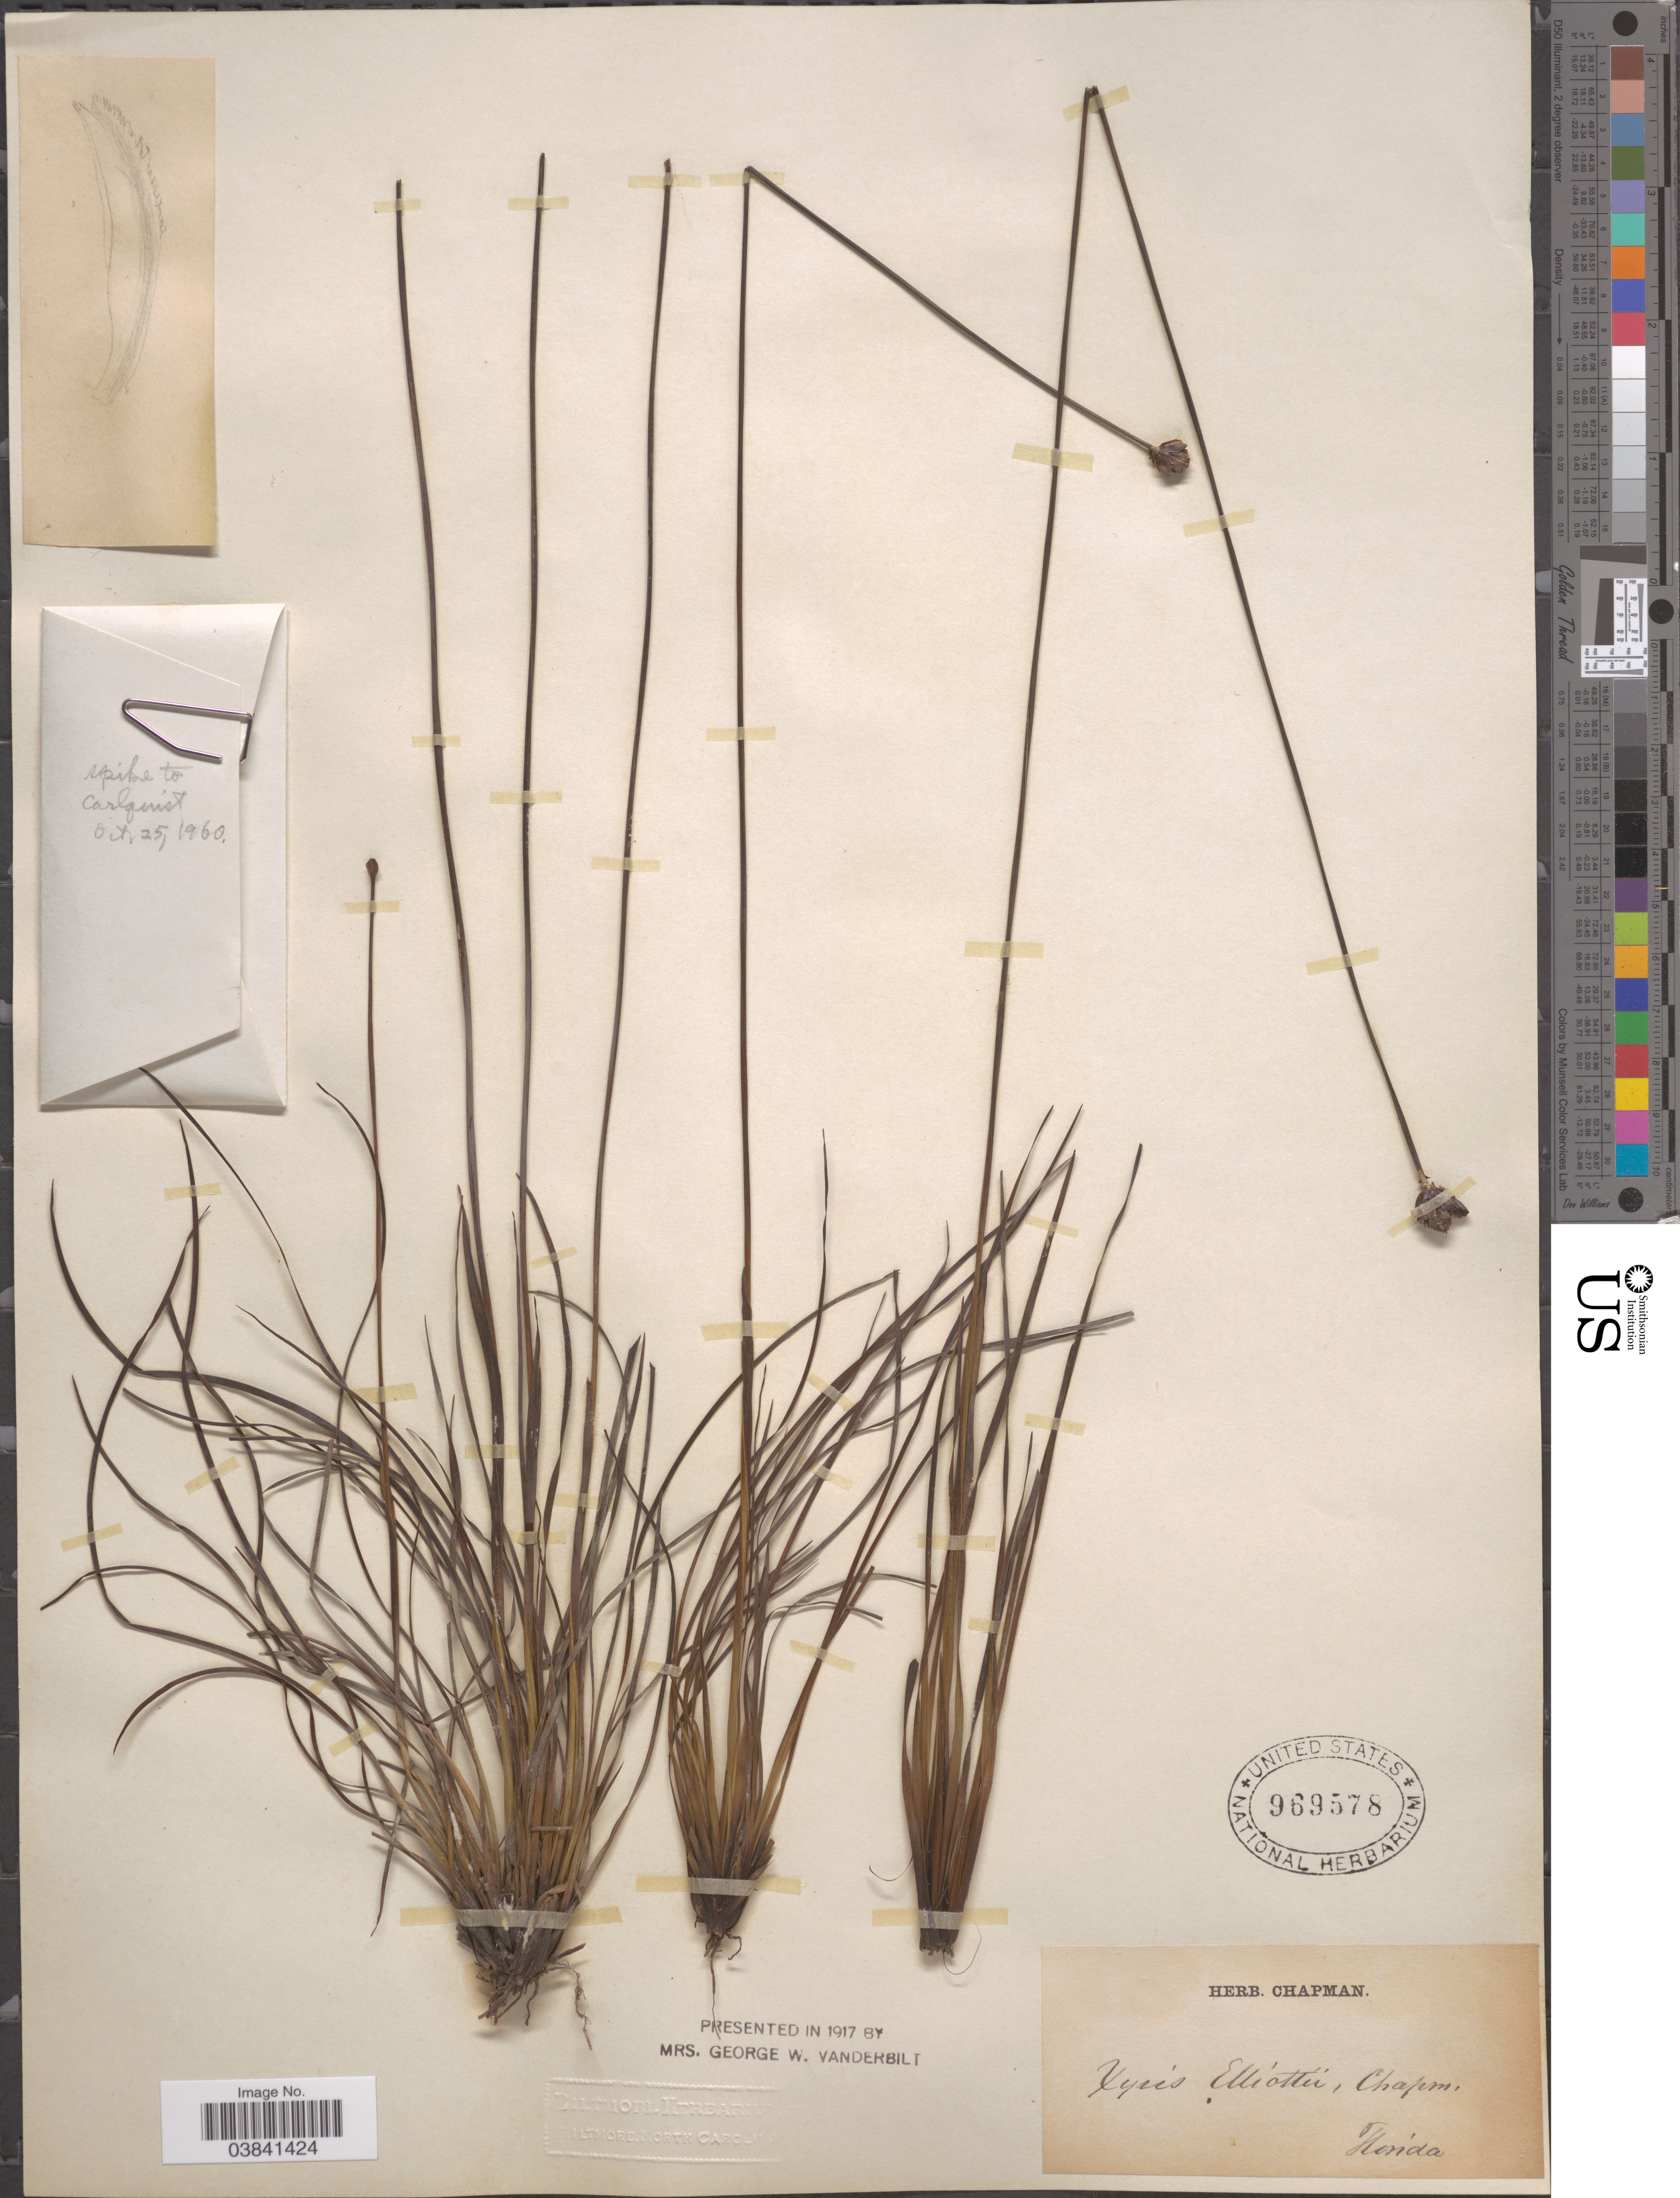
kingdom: Plantae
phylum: Tracheophyta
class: Liliopsida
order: Poales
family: Xyridaceae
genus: Xyris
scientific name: Xyris elliottii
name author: Chapm.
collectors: ex herb. Chapman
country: United States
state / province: Florida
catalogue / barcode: US 969578